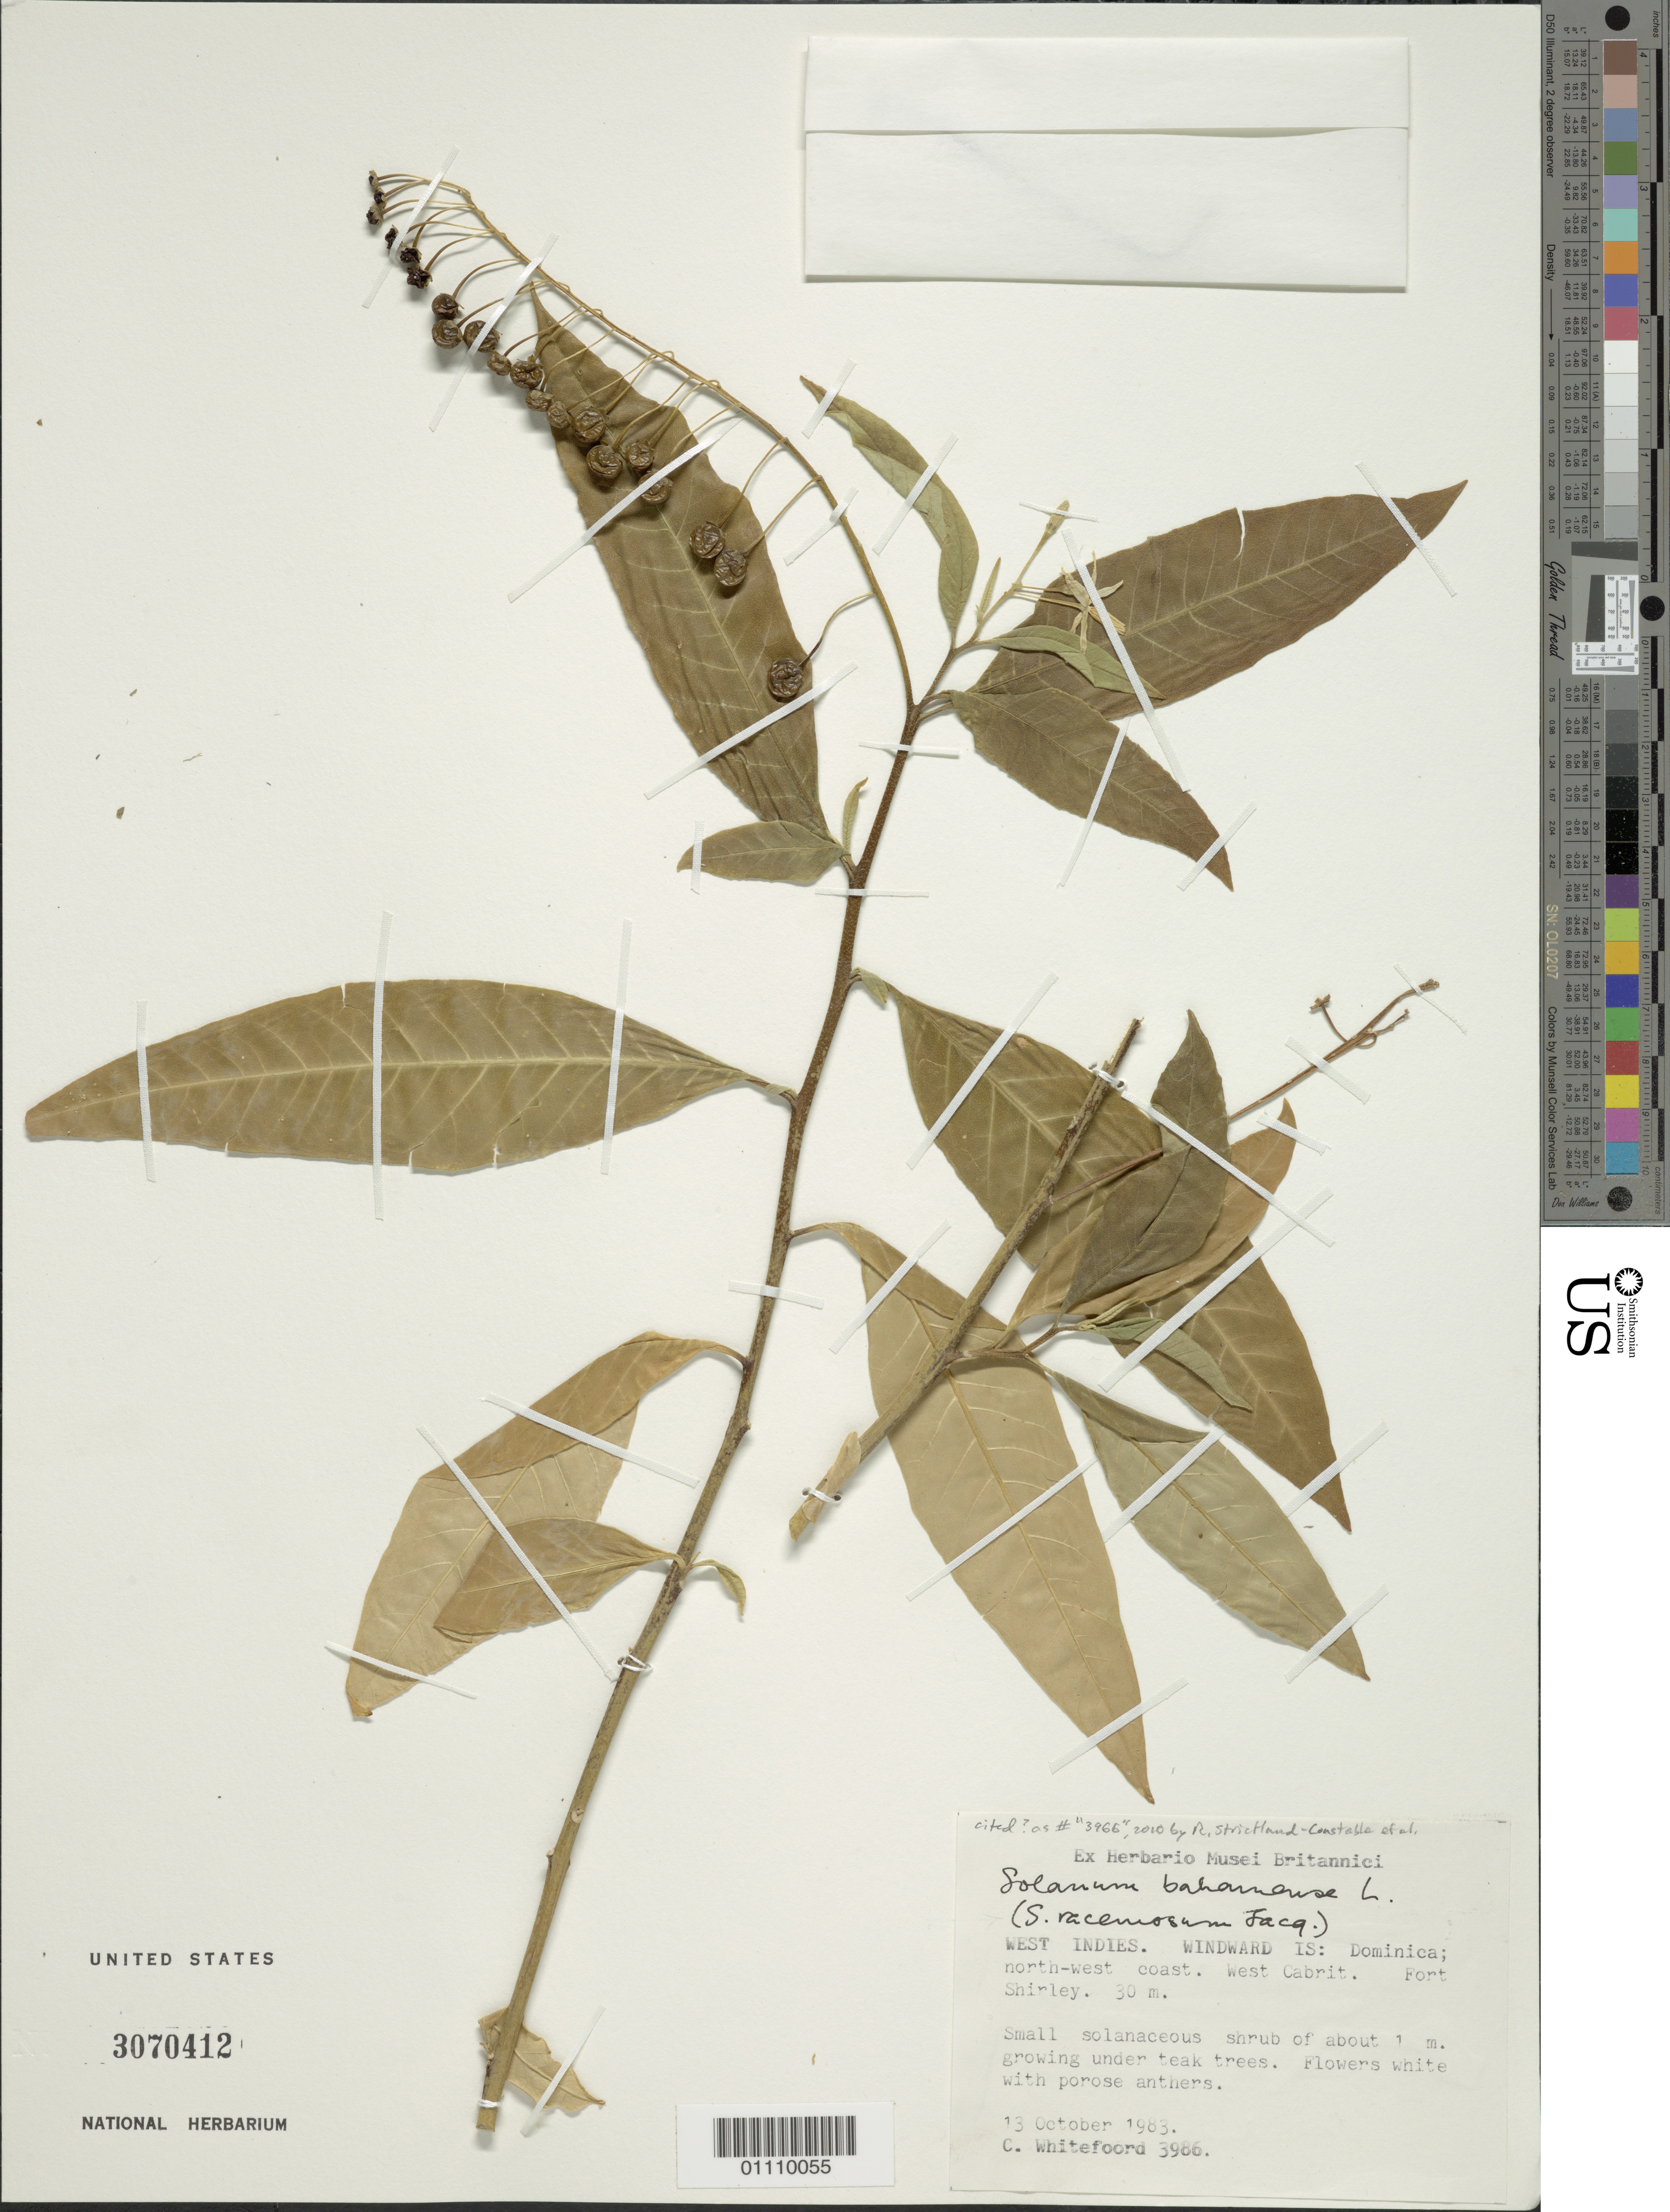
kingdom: Plantae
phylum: Tracheophyta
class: Magnoliopsida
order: Solanales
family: Solanaceae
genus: Solanum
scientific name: Solanum bahamense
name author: L.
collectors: C. Whitefoord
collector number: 3986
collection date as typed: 13 Oct 1983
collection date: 1983-10-13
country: Dominica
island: Dominica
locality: West Cabrit, NW coast; Fort Shirley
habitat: Growing under teak trees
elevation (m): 30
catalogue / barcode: US 3070412